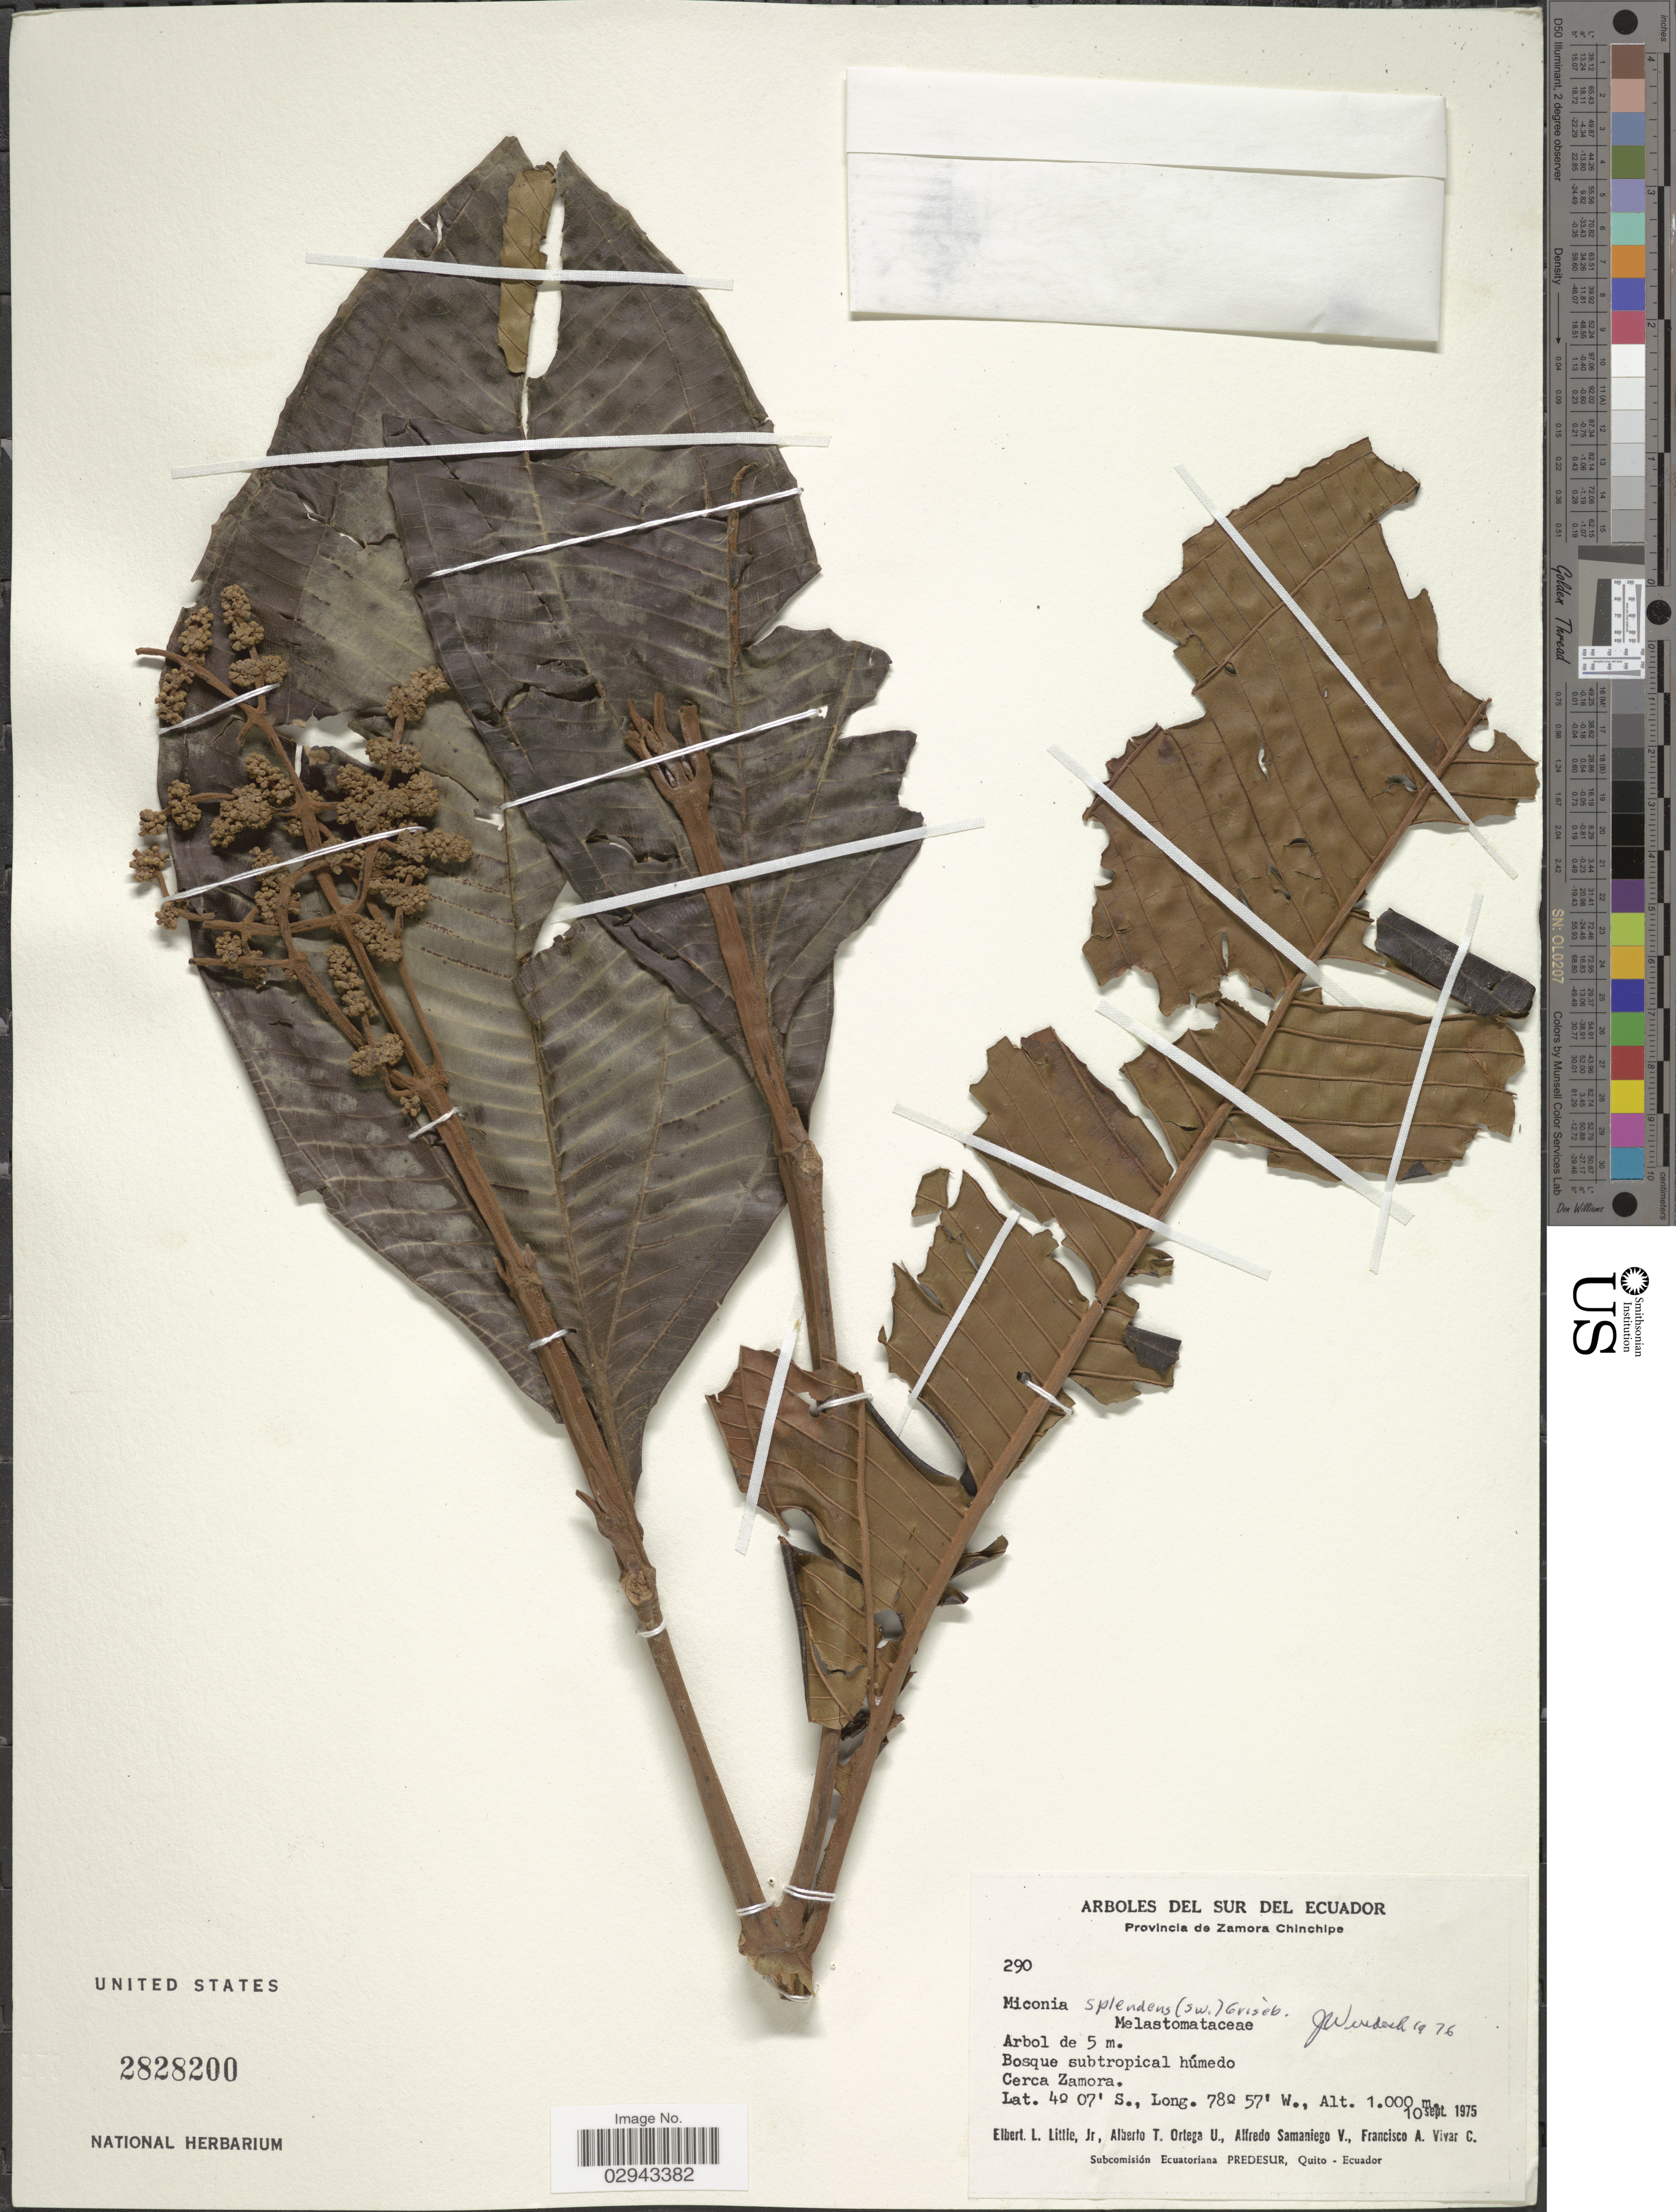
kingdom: Plantae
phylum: Tracheophyta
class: Magnoliopsida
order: Myrtales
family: Melastomataceae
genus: Miconia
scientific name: Miconia splendens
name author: (Sw.) Griseb.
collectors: E. L. Little, A. T. Ortega U., A. V. Samaniego & F. A. Vivar C.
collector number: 290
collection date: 1975-09-10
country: Ecuador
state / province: Zamora-Chinchipe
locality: Sur del Ecuador. Cerca Zamora.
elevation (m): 1000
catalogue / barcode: US 2828200